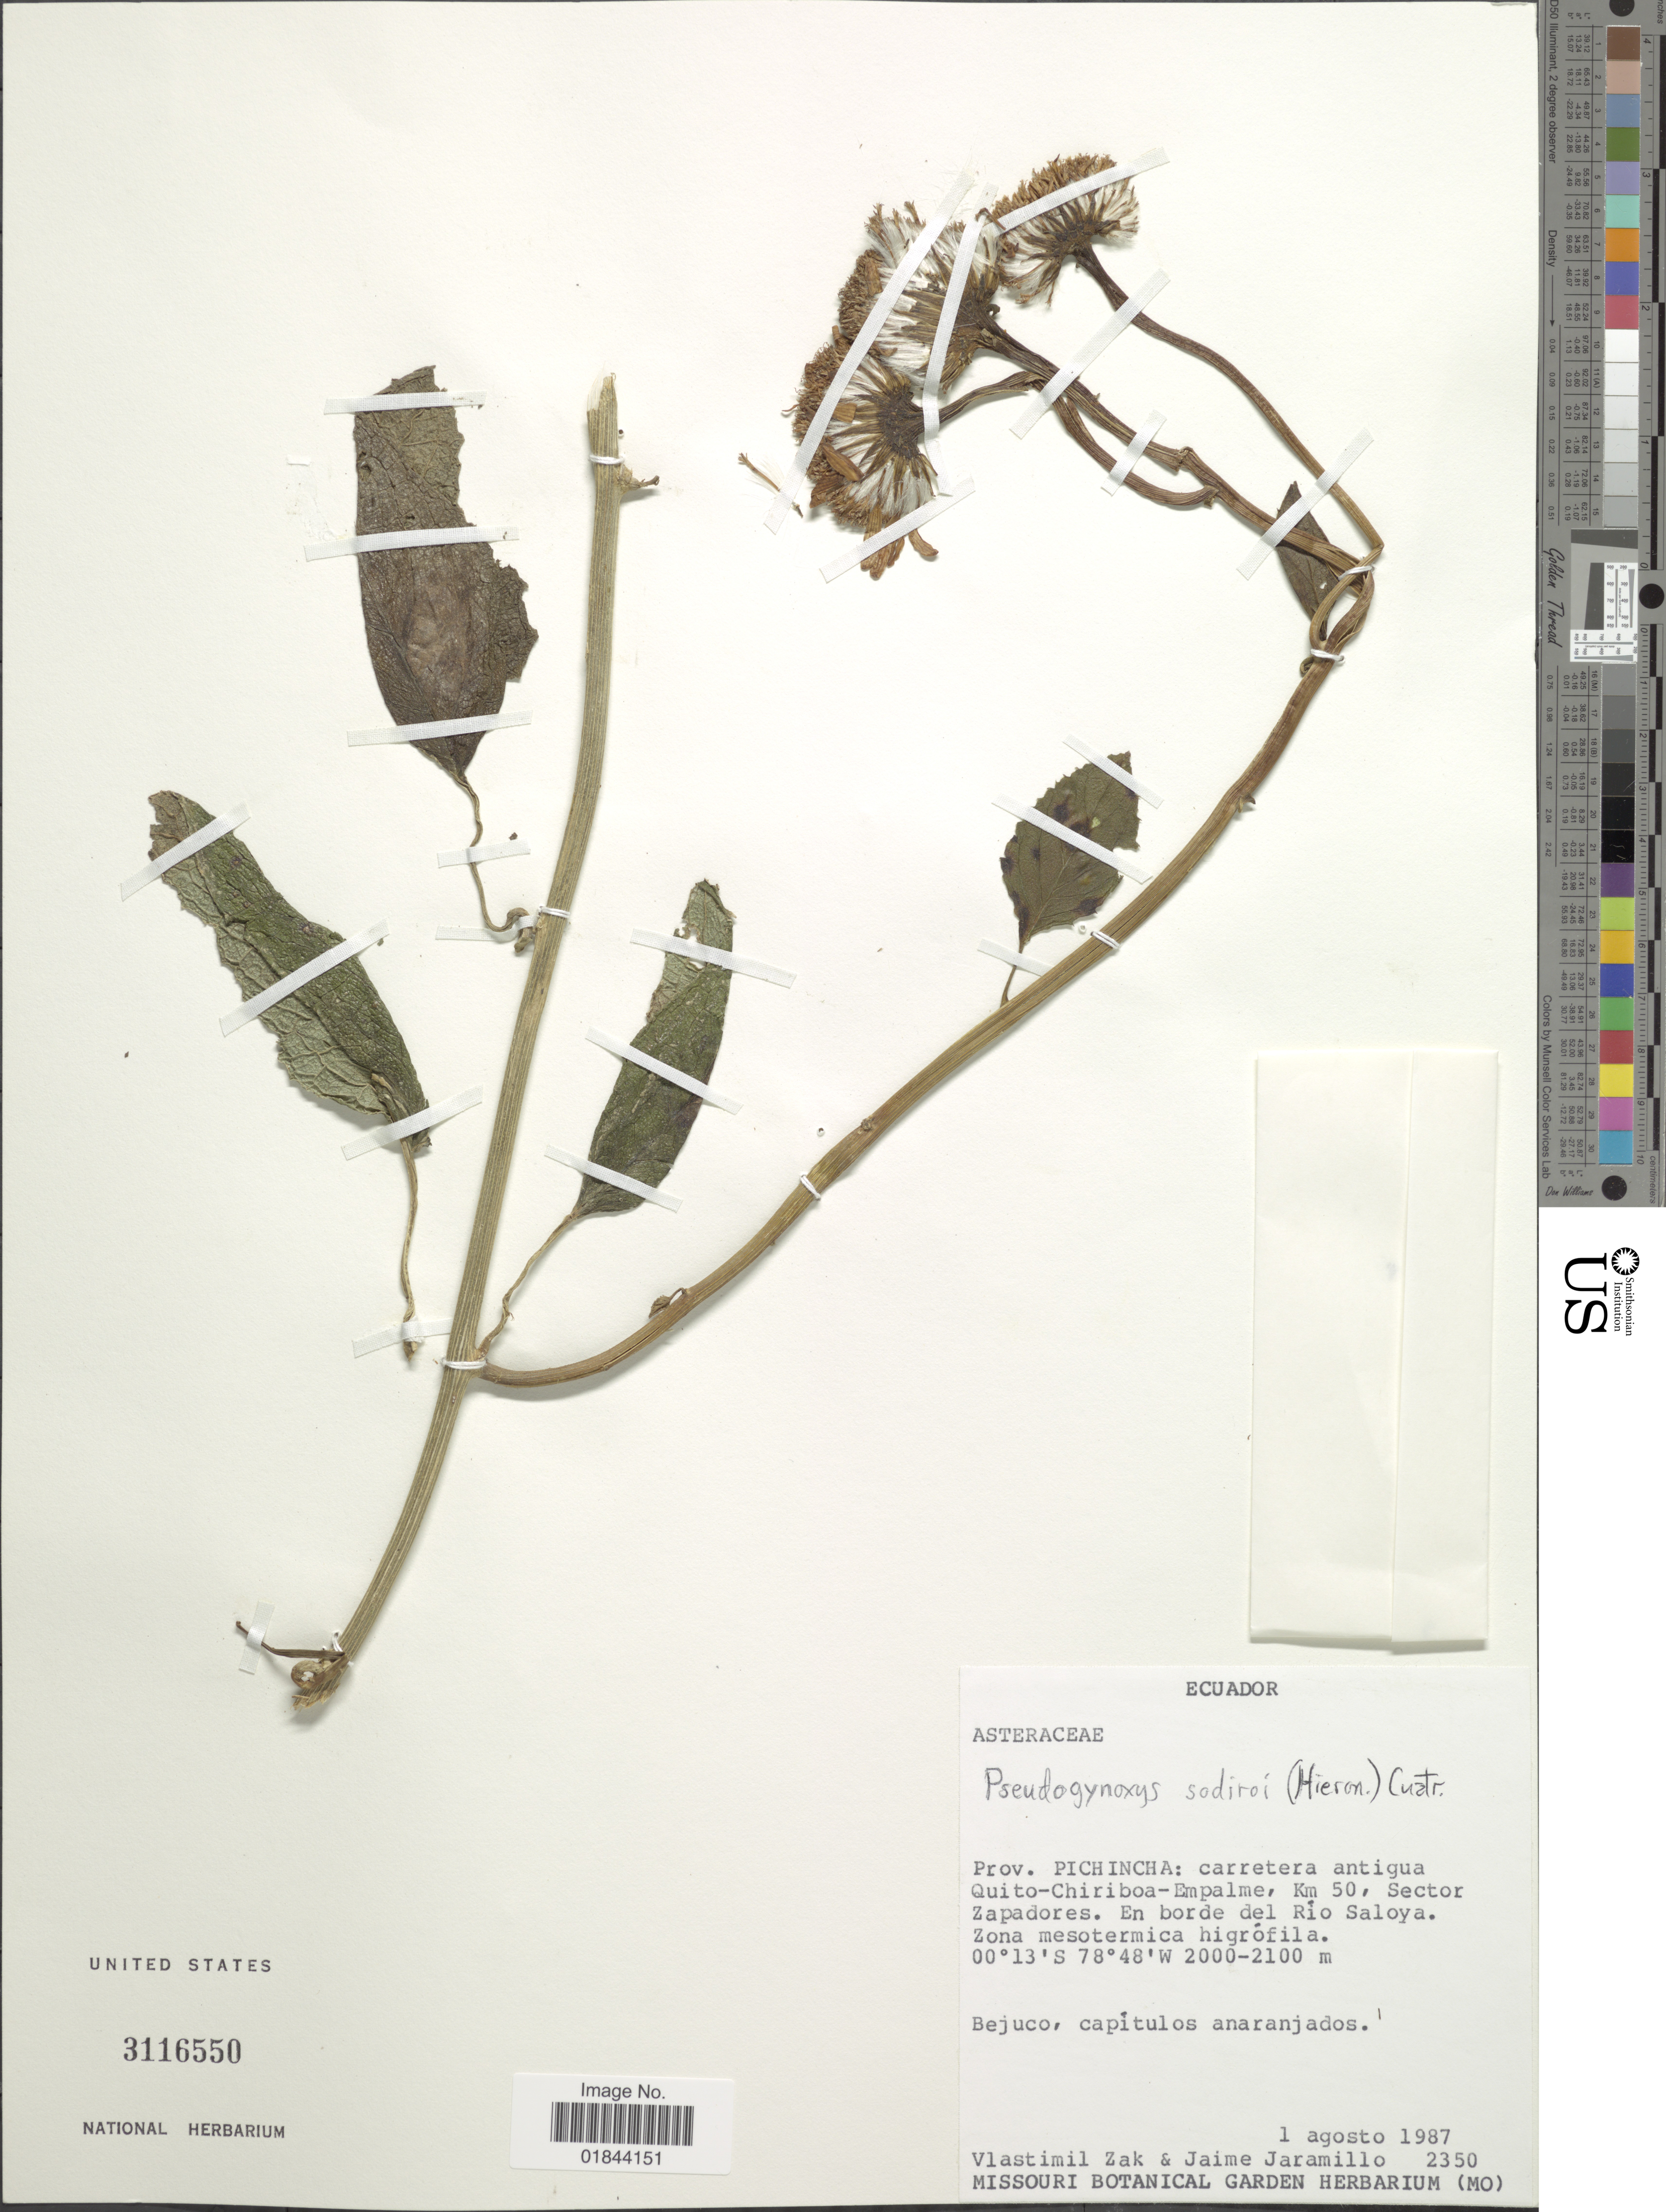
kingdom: Plantae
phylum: Tracheophyta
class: Magnoliopsida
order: Asterales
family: Asteraceae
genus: Pseudogynoxys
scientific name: Pseudogynoxys sodiroi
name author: (Hieron.) Cuatrec.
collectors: V. Zak & J. Jaramillo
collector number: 2350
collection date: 1987-08-01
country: Ecuador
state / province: Pichincha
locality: Carretera antigua Quito-Chiriboa-Empalme, km 50, Sector Zapadores. En borde del Rio Saloya. Zona mesotermica higrofila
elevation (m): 2000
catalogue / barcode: US 3116550